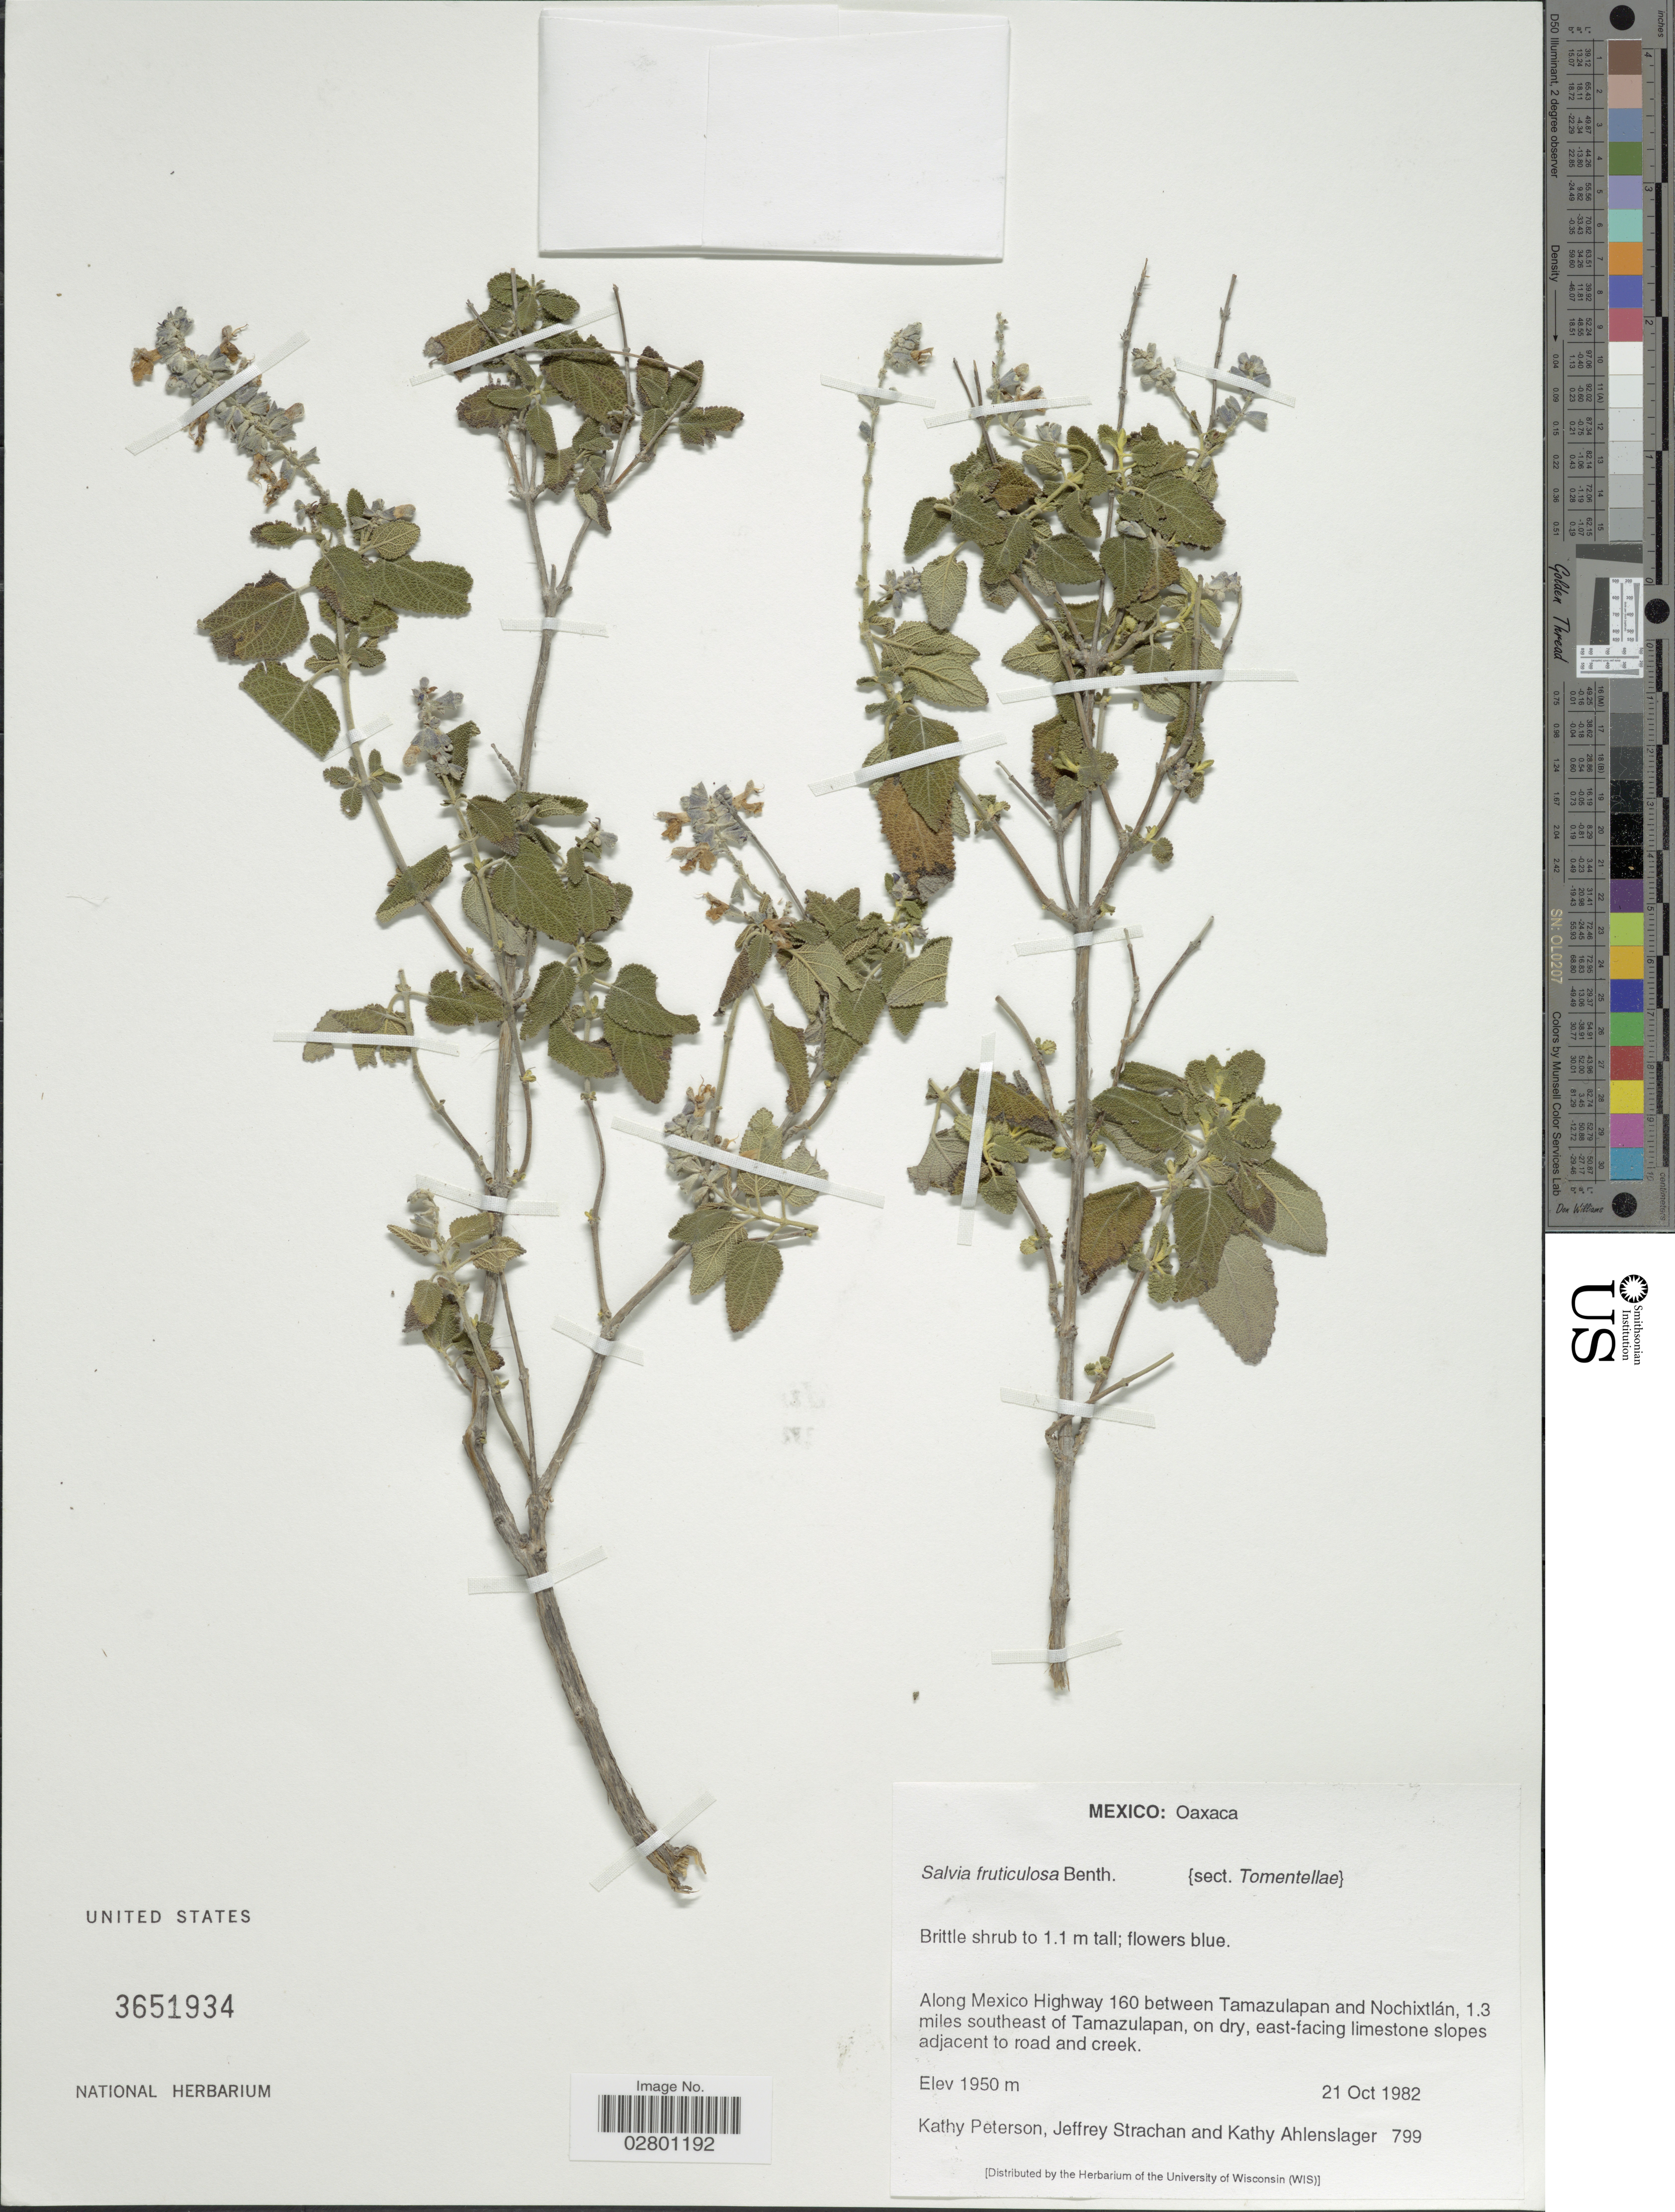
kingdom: Plantae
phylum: Tracheophyta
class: Magnoliopsida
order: Lamiales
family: Lamiaceae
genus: Salvia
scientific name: Salvia fruticulosa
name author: Benth.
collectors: K. Peterson, J. Strachan & K. Ahlenslager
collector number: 799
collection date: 1982-10-21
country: Mexico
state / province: Oaxaca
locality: Along Mexico Highway 160 between Tamazulapan and Nochixtlán, 1.3 miles southeast of Tamazulapan.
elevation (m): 1950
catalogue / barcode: US 3651934